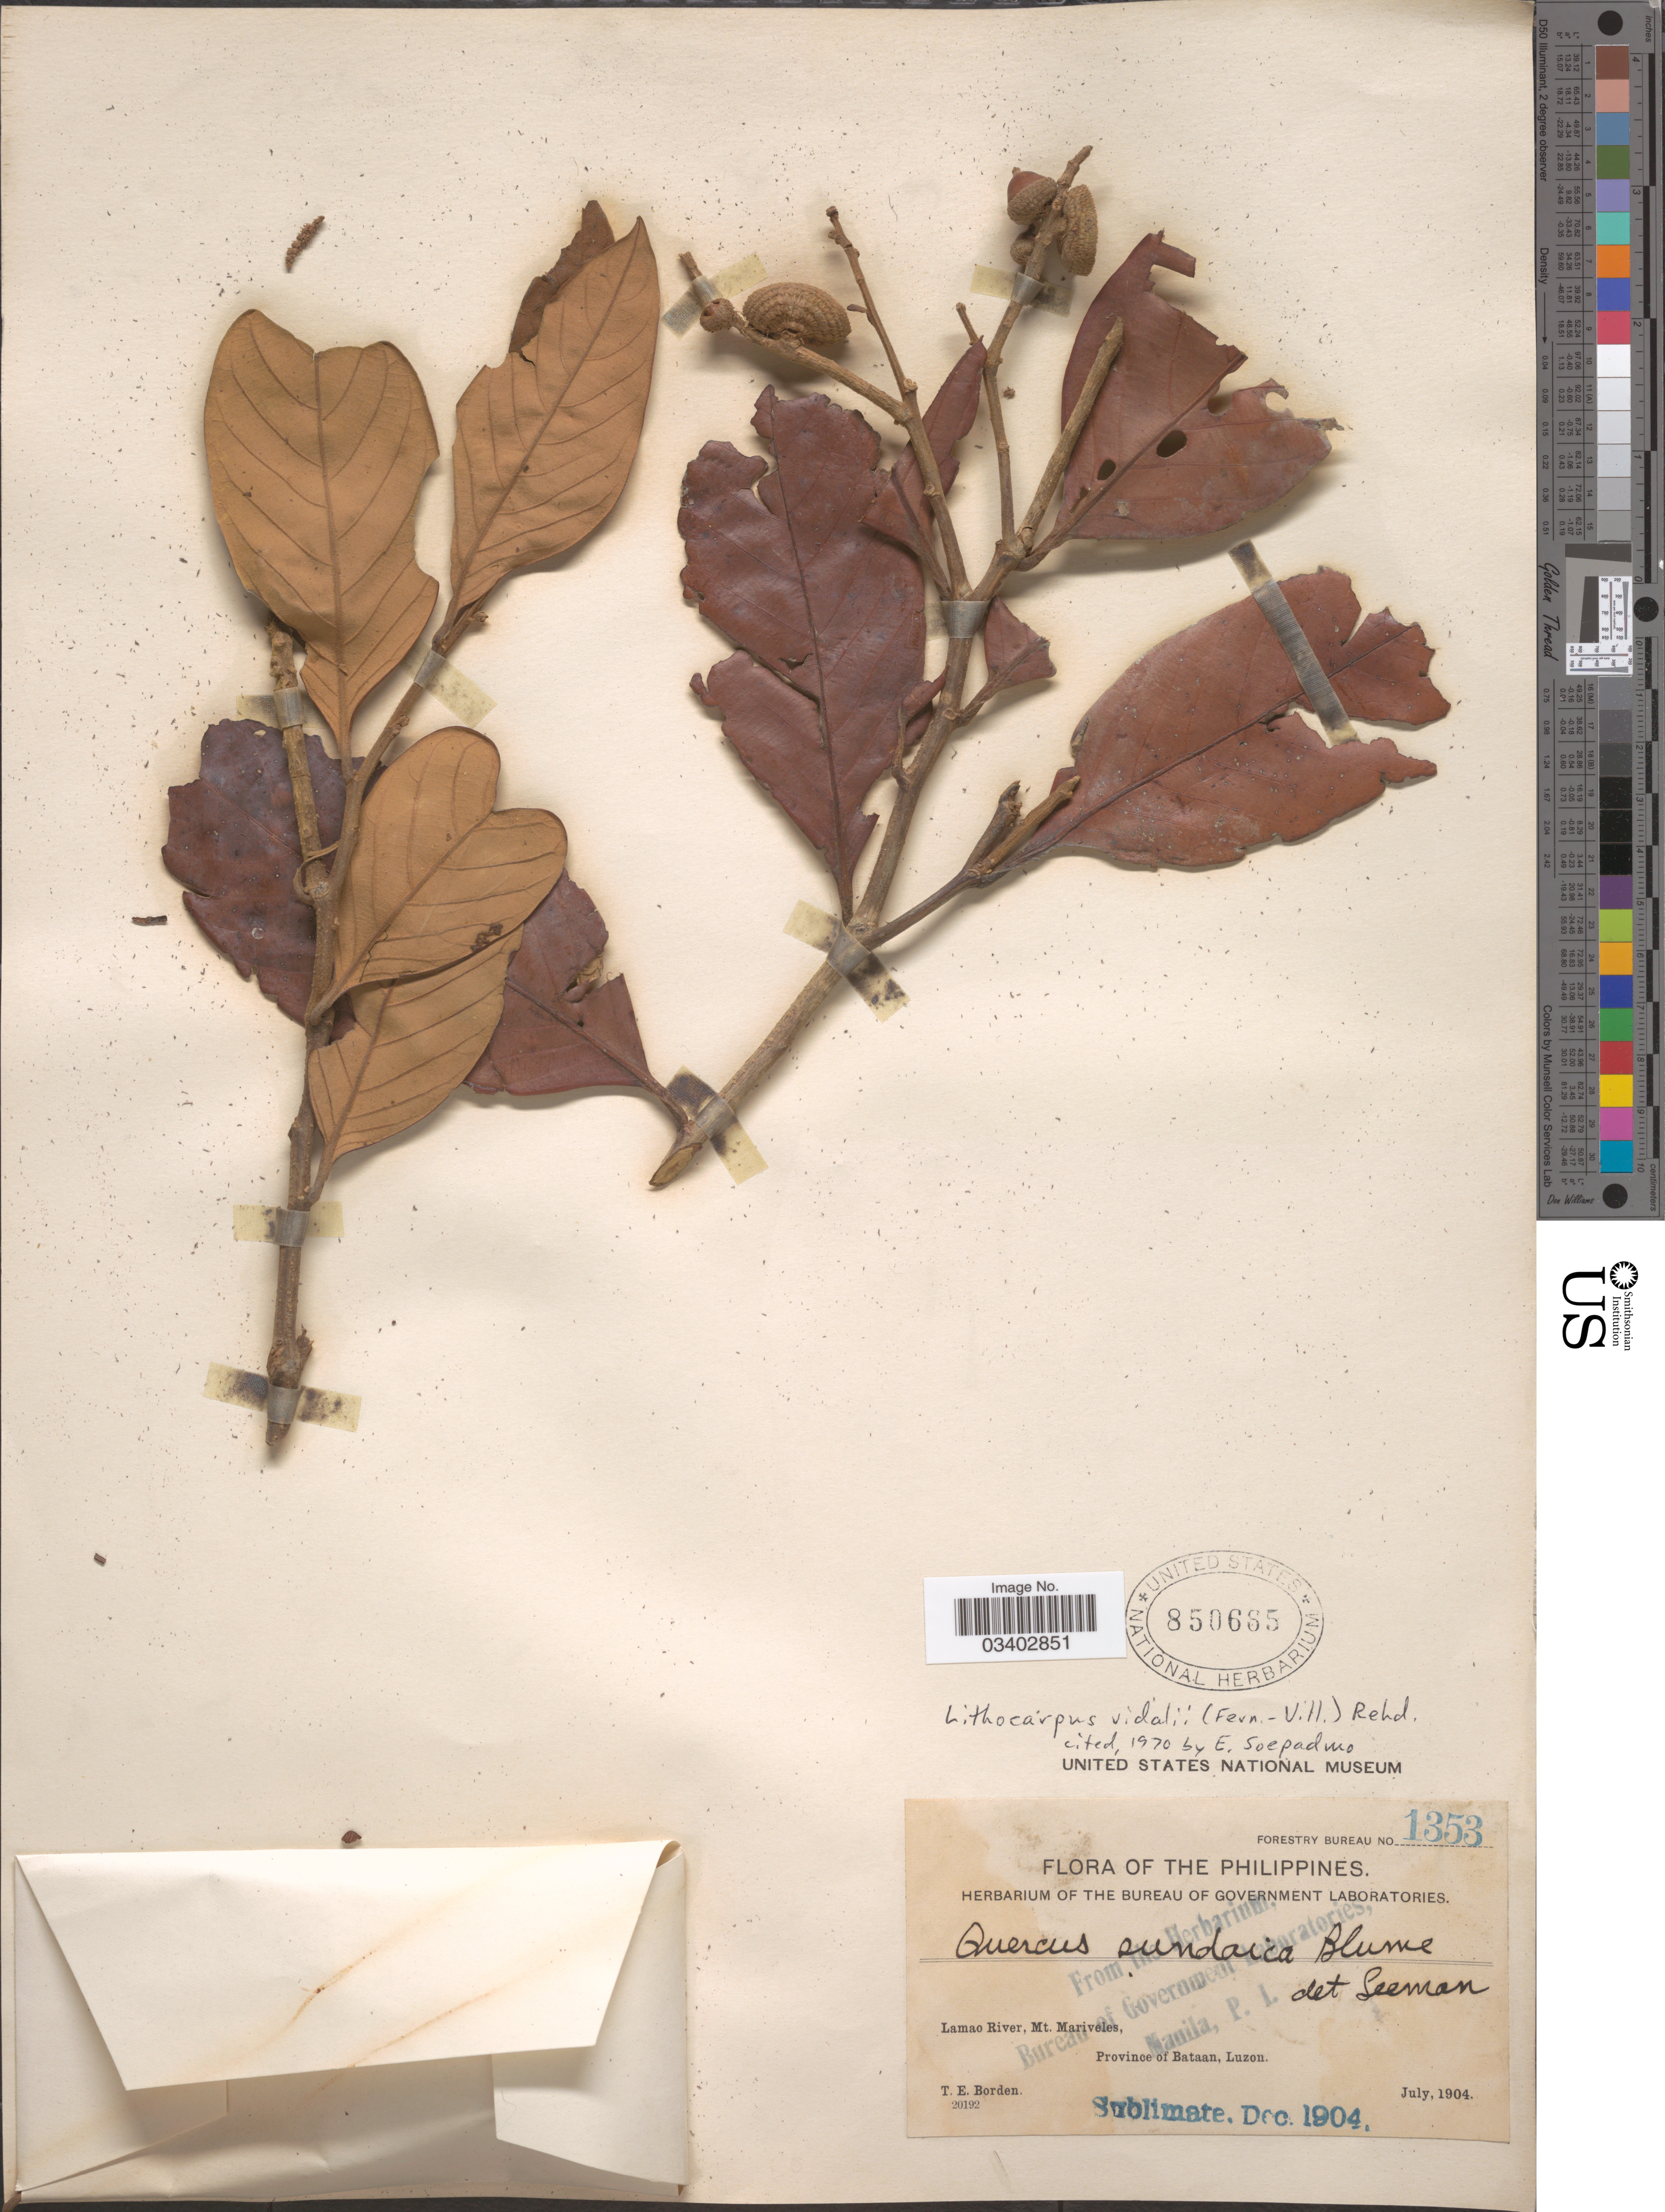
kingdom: Plantae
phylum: Tracheophyta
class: Magnoliopsida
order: Fagales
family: Fagaceae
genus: Lithocarpus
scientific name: Lithocarpus vidalii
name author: (Fern.-Vill.) Rehder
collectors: T. E. Borden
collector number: Forestry Bureau 1353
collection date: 1904-07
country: Philippines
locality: Lamao River, Mt. Mariveles, Province of Bataan, Luzon.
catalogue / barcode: US 850685